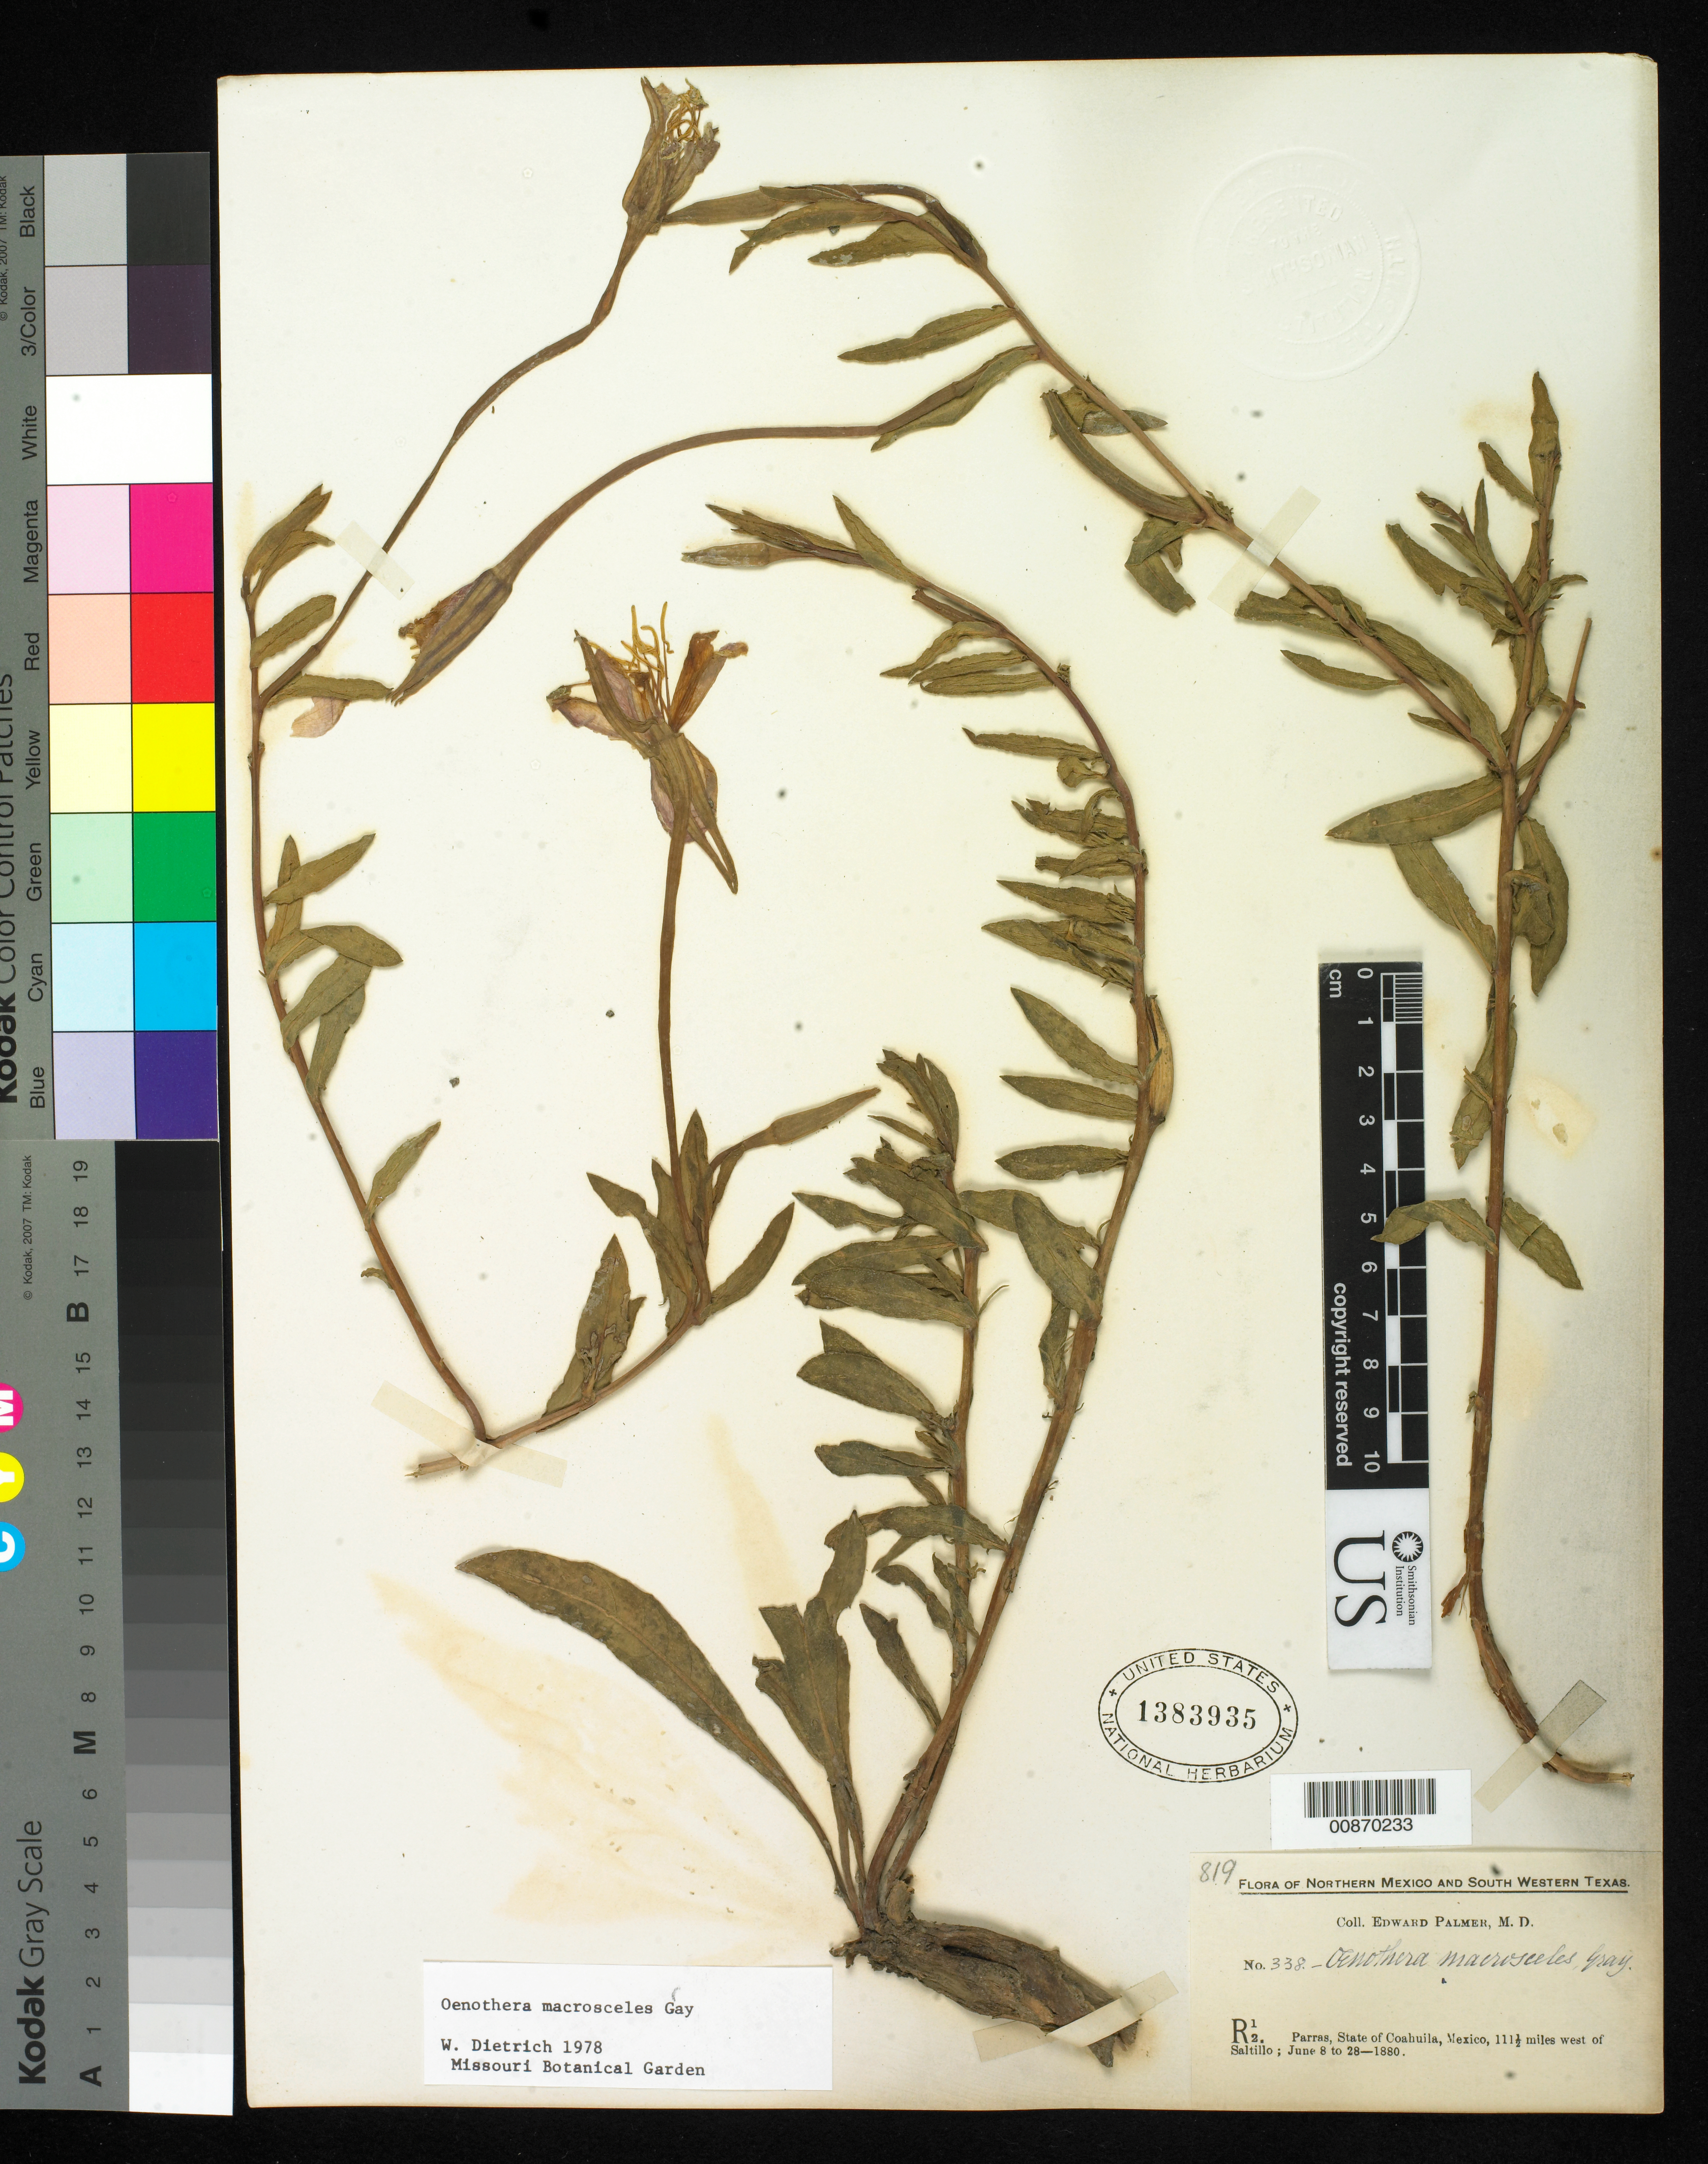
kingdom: Plantae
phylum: Tracheophyta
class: Magnoliopsida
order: Myrtales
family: Onagraceae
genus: Oenothera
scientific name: Oenothera macrosceles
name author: A. Gray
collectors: E. Palmer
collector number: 338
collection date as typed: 08 Jun 1880 to 28 Jun 1880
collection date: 1880-06-08/1880-06-28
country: Mexico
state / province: Coahuila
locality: R12. Parras, Coahuila, 111½ miles west of Saltillo.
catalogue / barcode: US 1383935